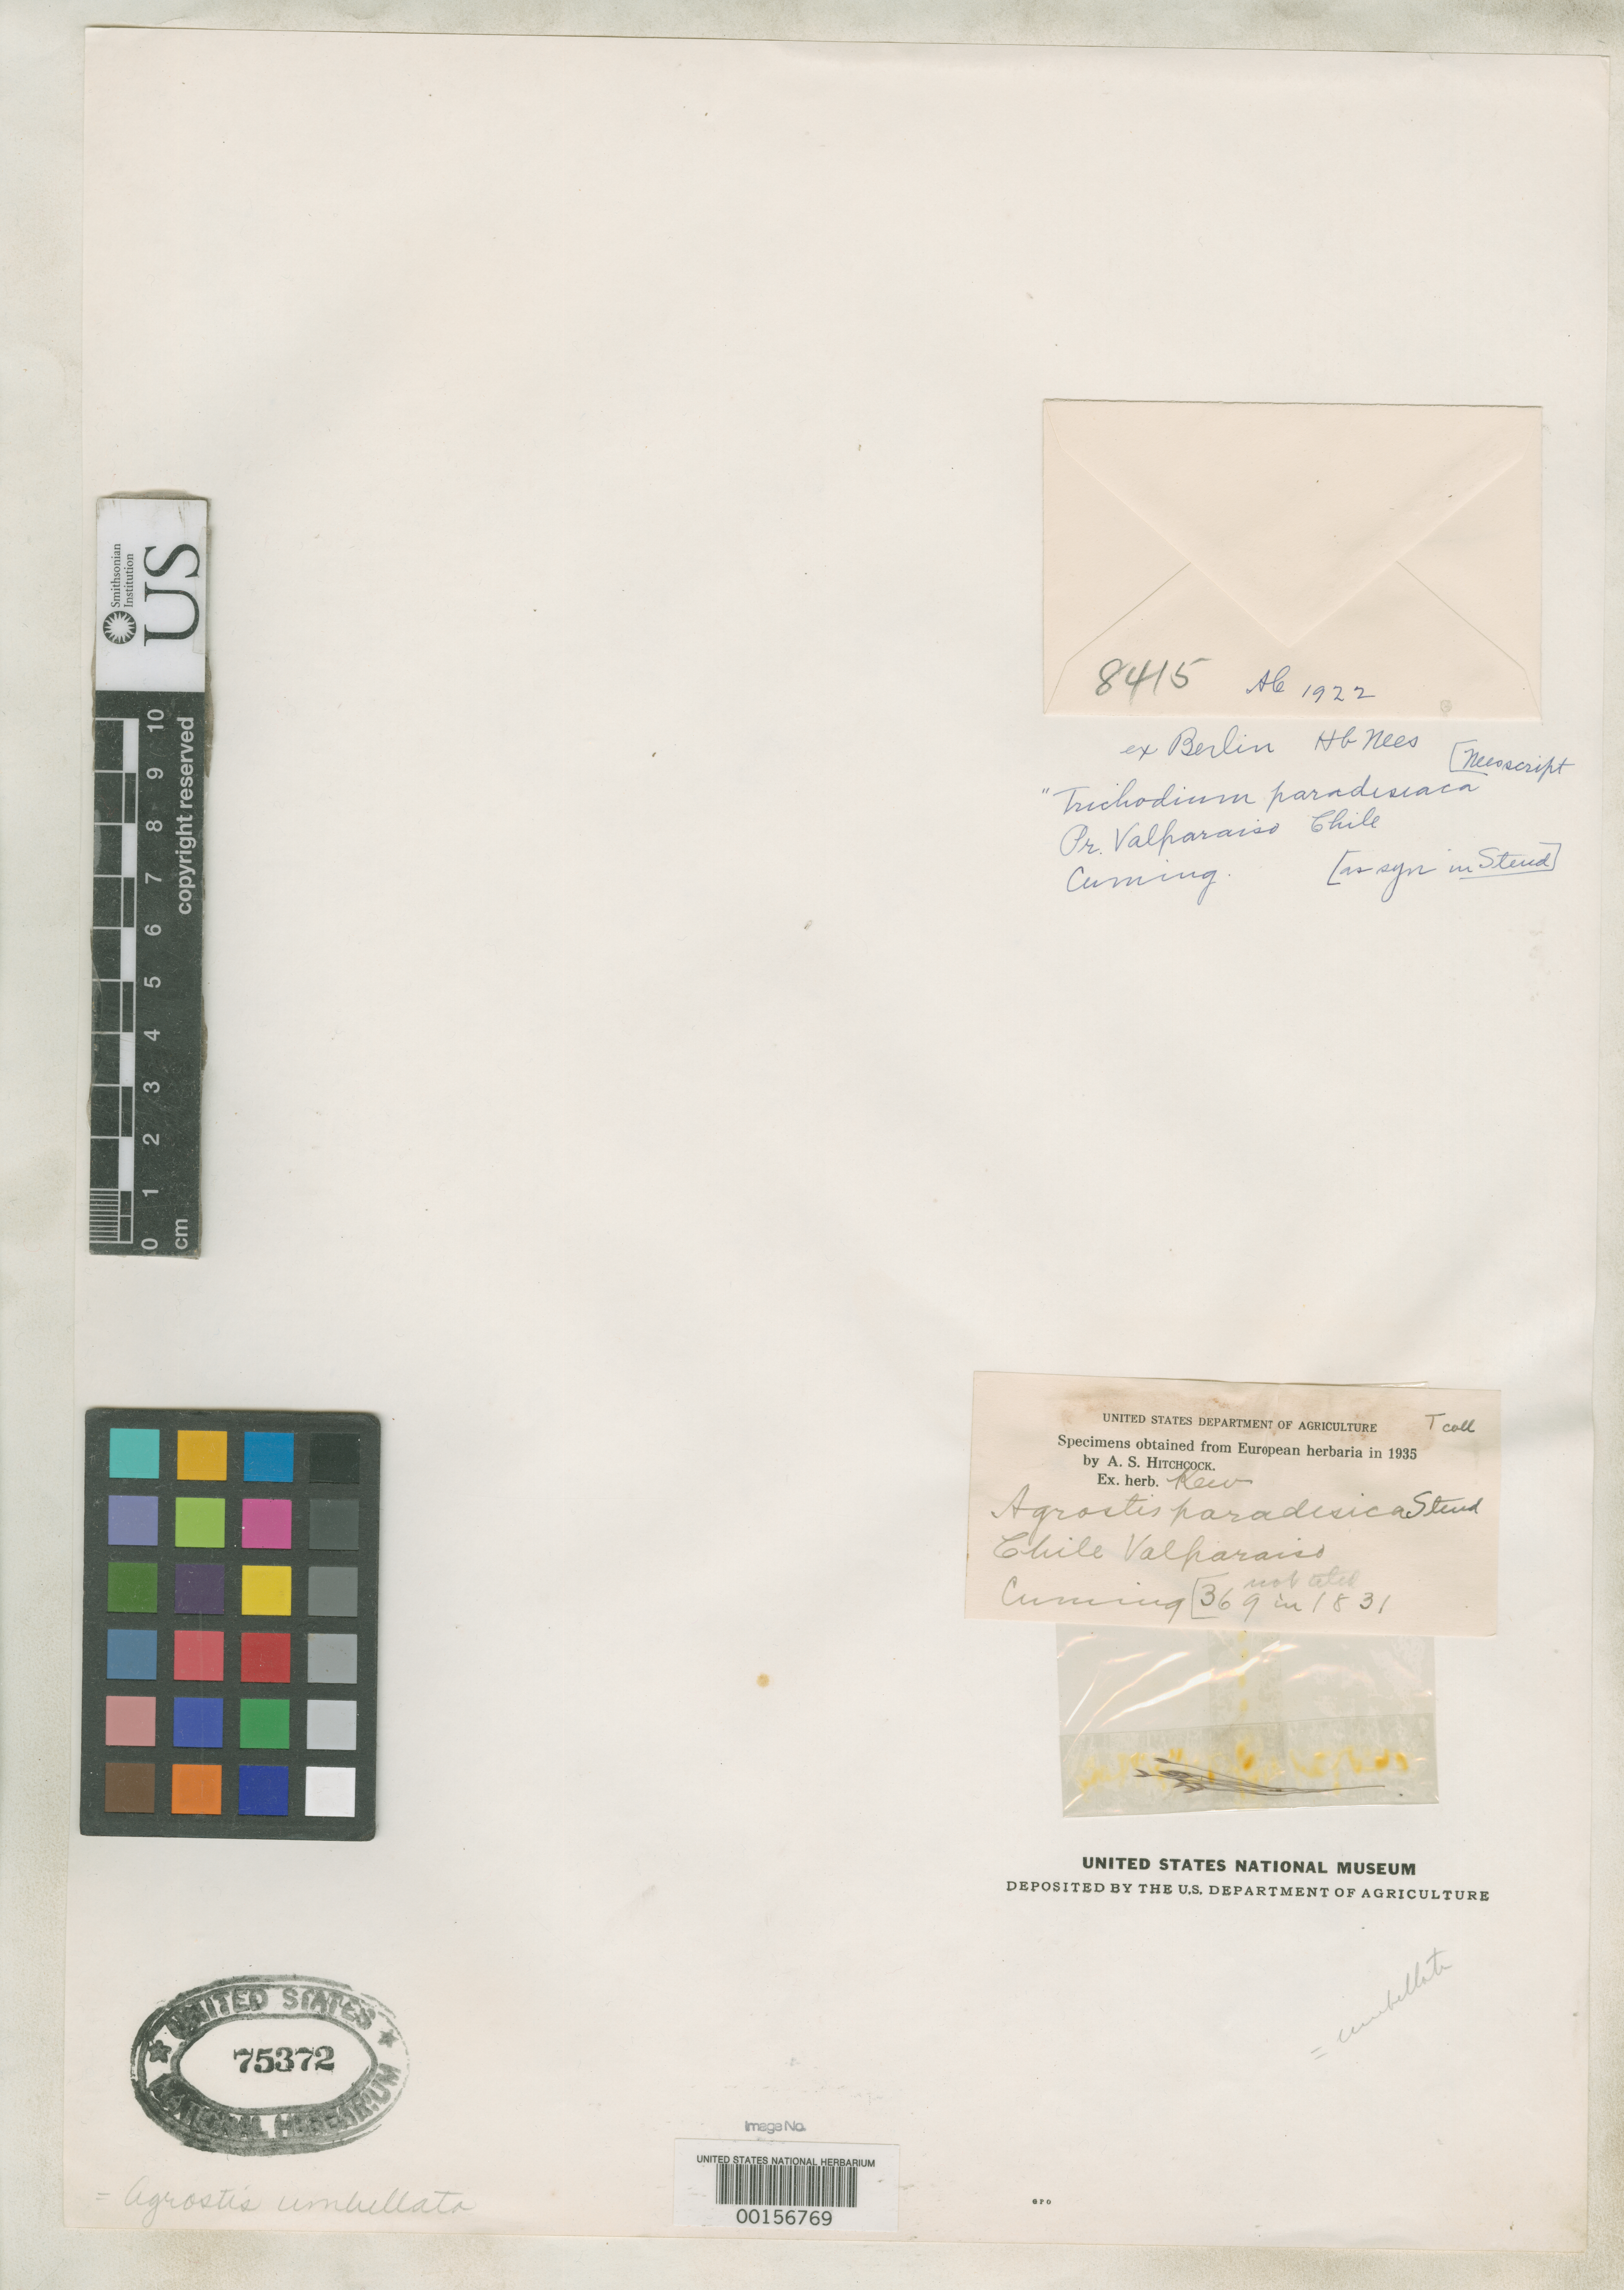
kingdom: Plantae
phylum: Tracheophyta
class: Liliopsida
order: Poales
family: Poaceae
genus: Agrostis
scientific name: Agrostis paradisica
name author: Steud.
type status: Type Fragment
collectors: H. Cuming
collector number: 369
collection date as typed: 1831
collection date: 1831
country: Chile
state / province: Valparaíso (V)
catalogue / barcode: US 75372